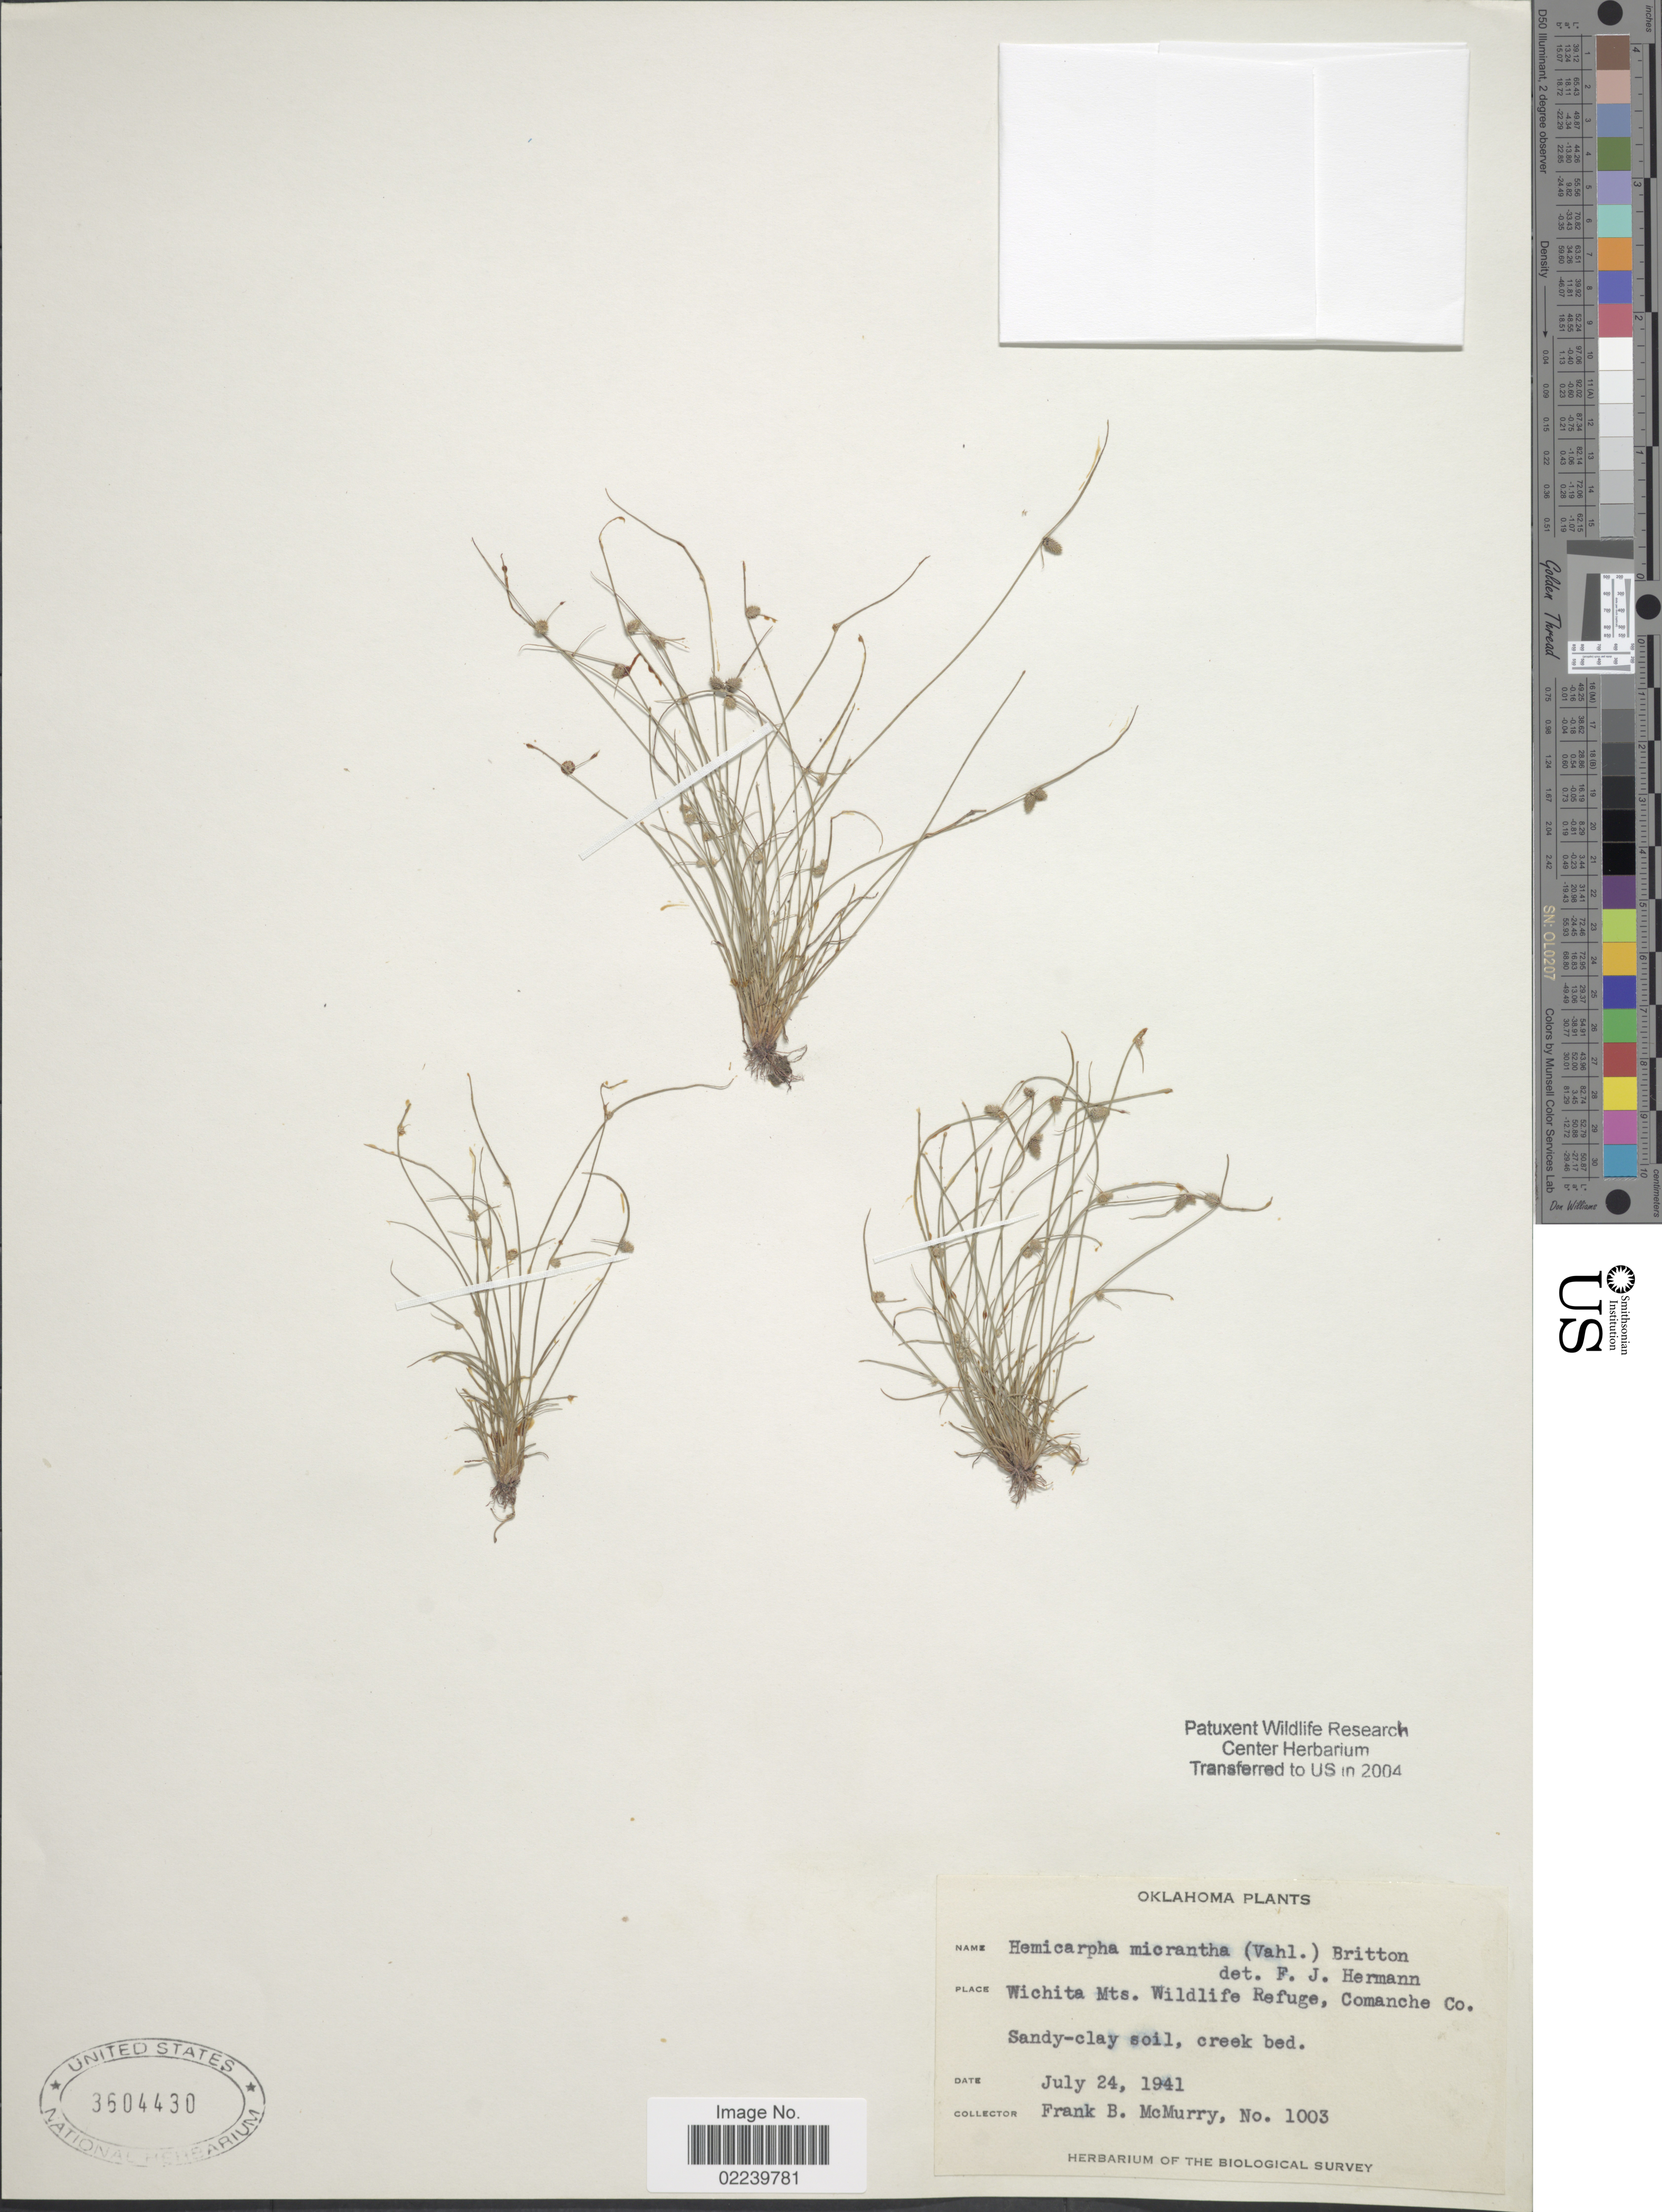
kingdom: Plantae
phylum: Tracheophyta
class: Liliopsida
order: Poales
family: Cyperaceae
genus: Cyperus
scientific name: Cyperus subsquarrosus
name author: (Muhl.) Bauters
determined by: Strong, M. T., (US), Smithsonian Institution - National Museum of Natural History (UNITED STATES)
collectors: F. B. McMurry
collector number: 1003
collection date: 1941-07-24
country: United States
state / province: Oklahoma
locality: Wichita Mts. ildlife Refuge, Comanche Co.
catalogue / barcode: US 3604430